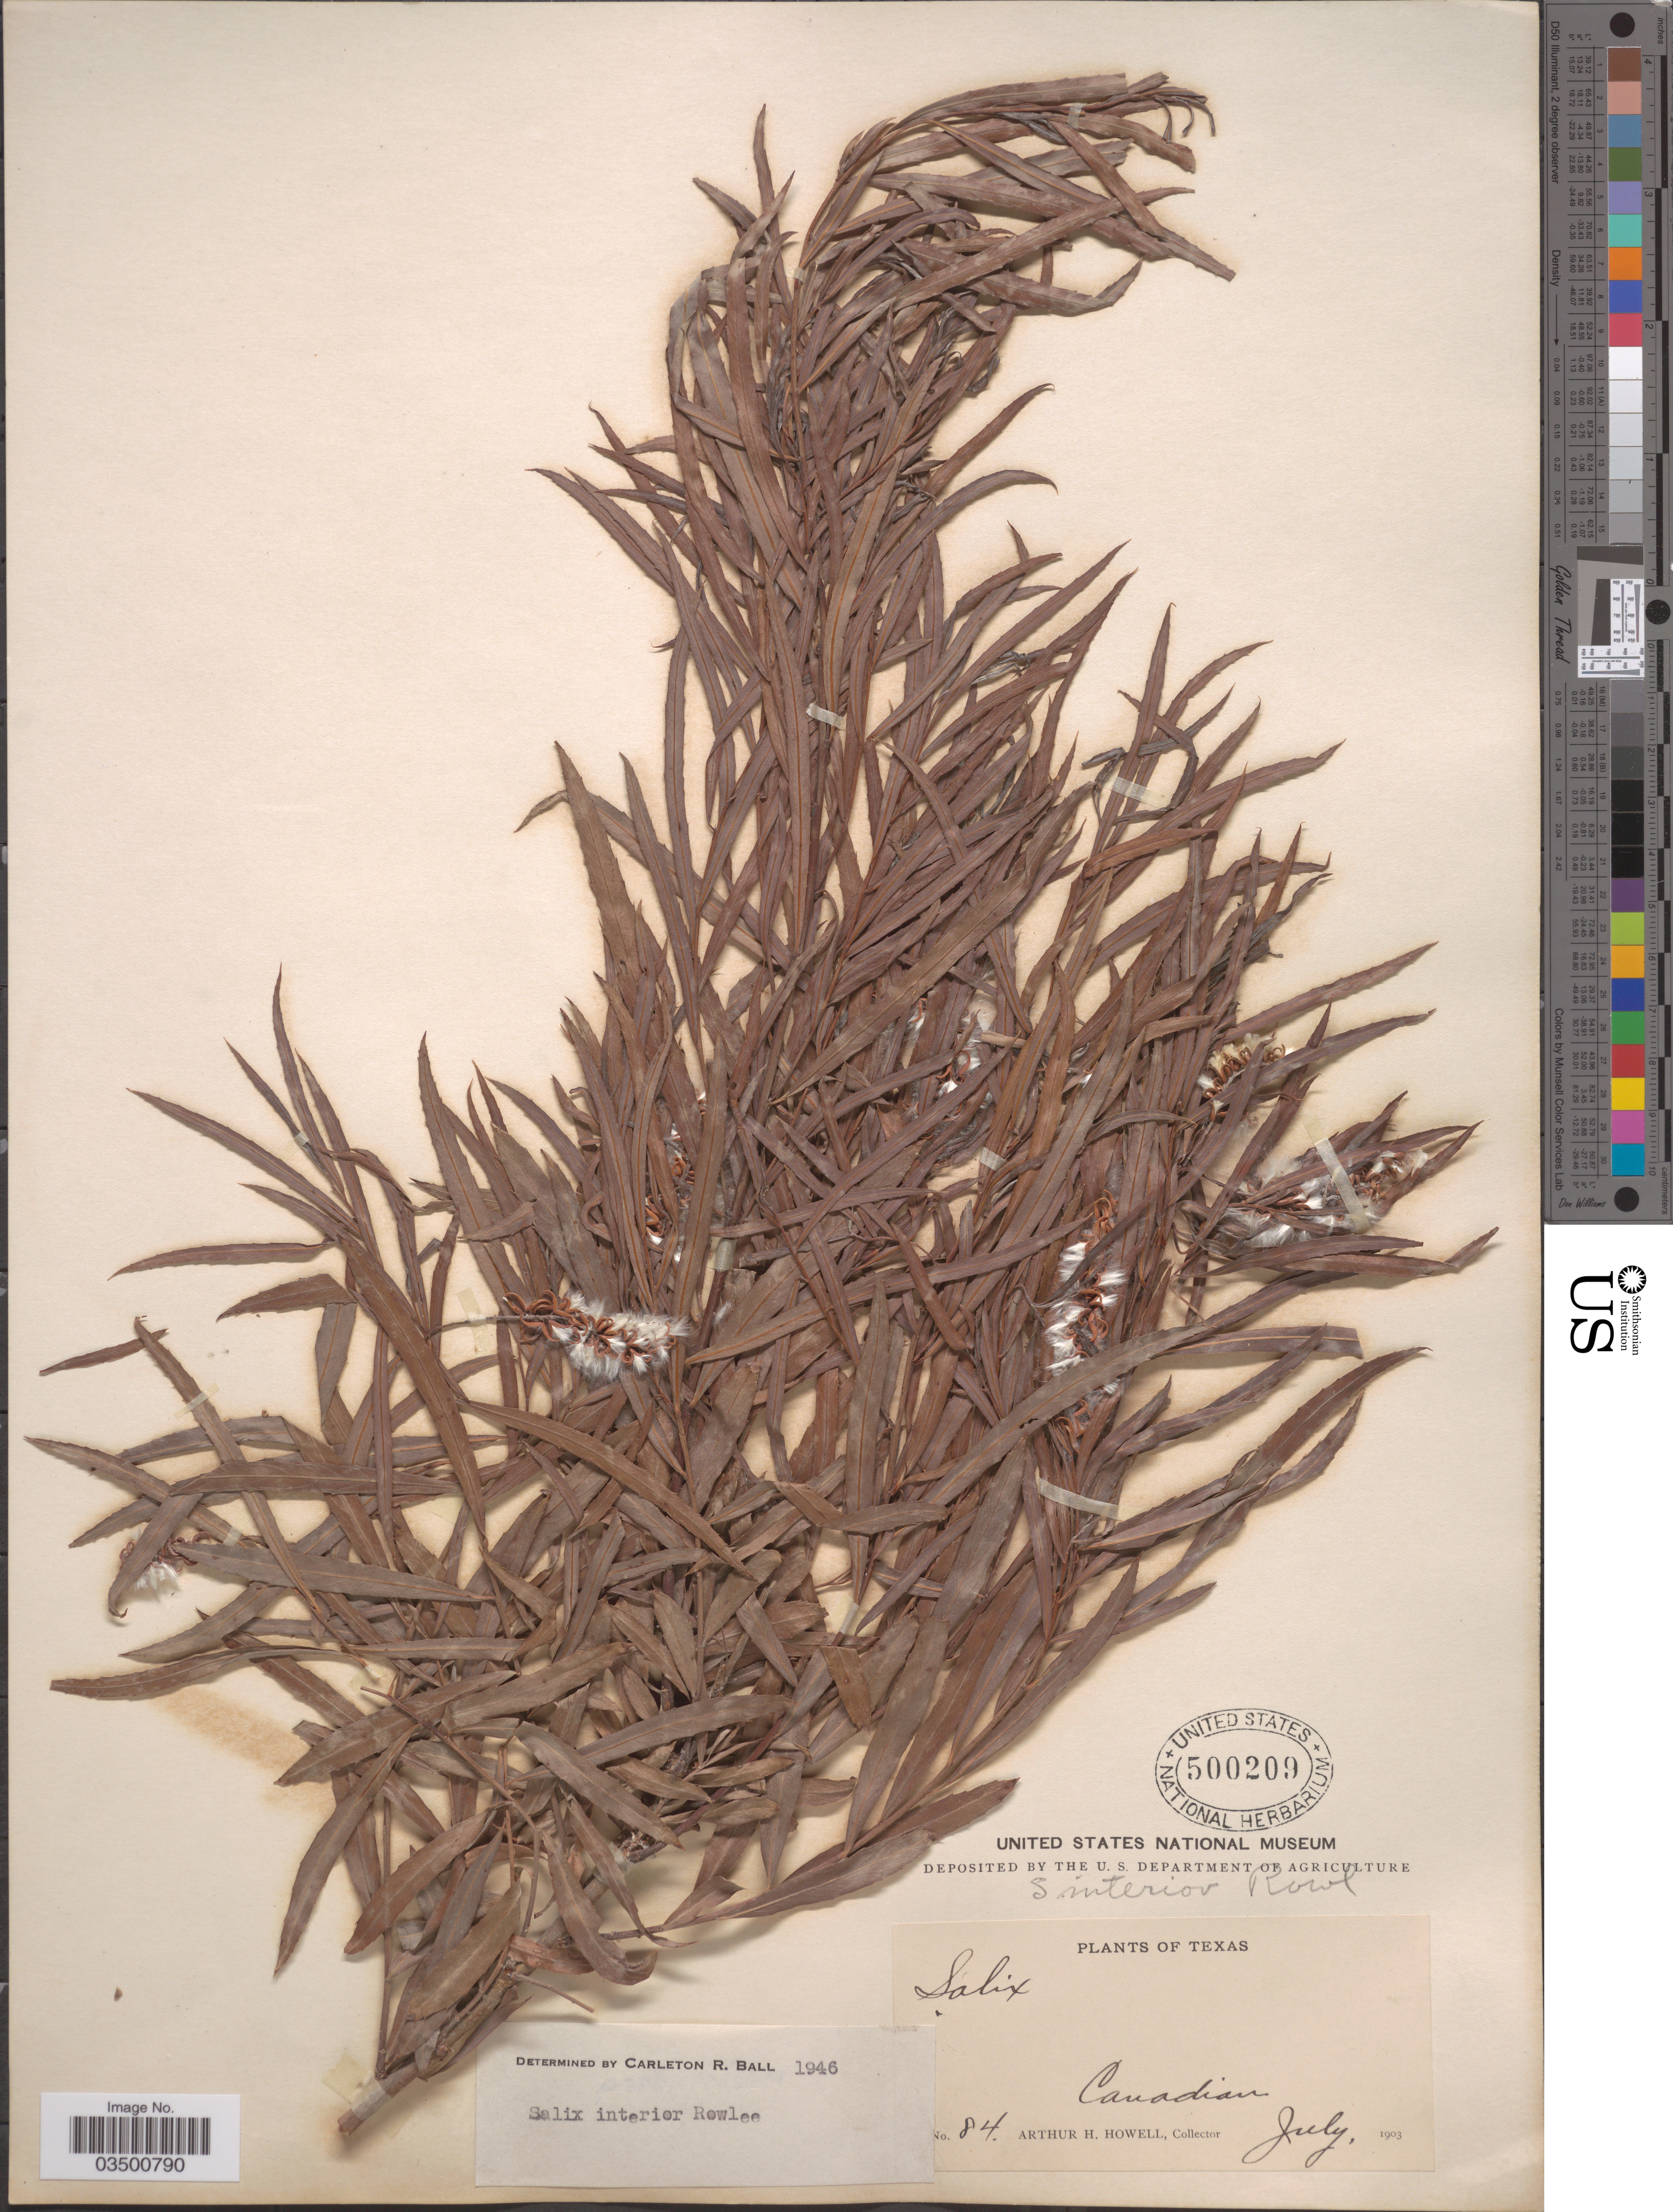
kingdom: Plantae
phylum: Tracheophyta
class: Magnoliopsida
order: Malpighiales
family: Salicaceae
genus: Salix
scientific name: Salix interior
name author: Rowlee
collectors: A. H. Howell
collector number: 84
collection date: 1903-07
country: United States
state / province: Texas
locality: Canadian.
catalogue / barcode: US 500209